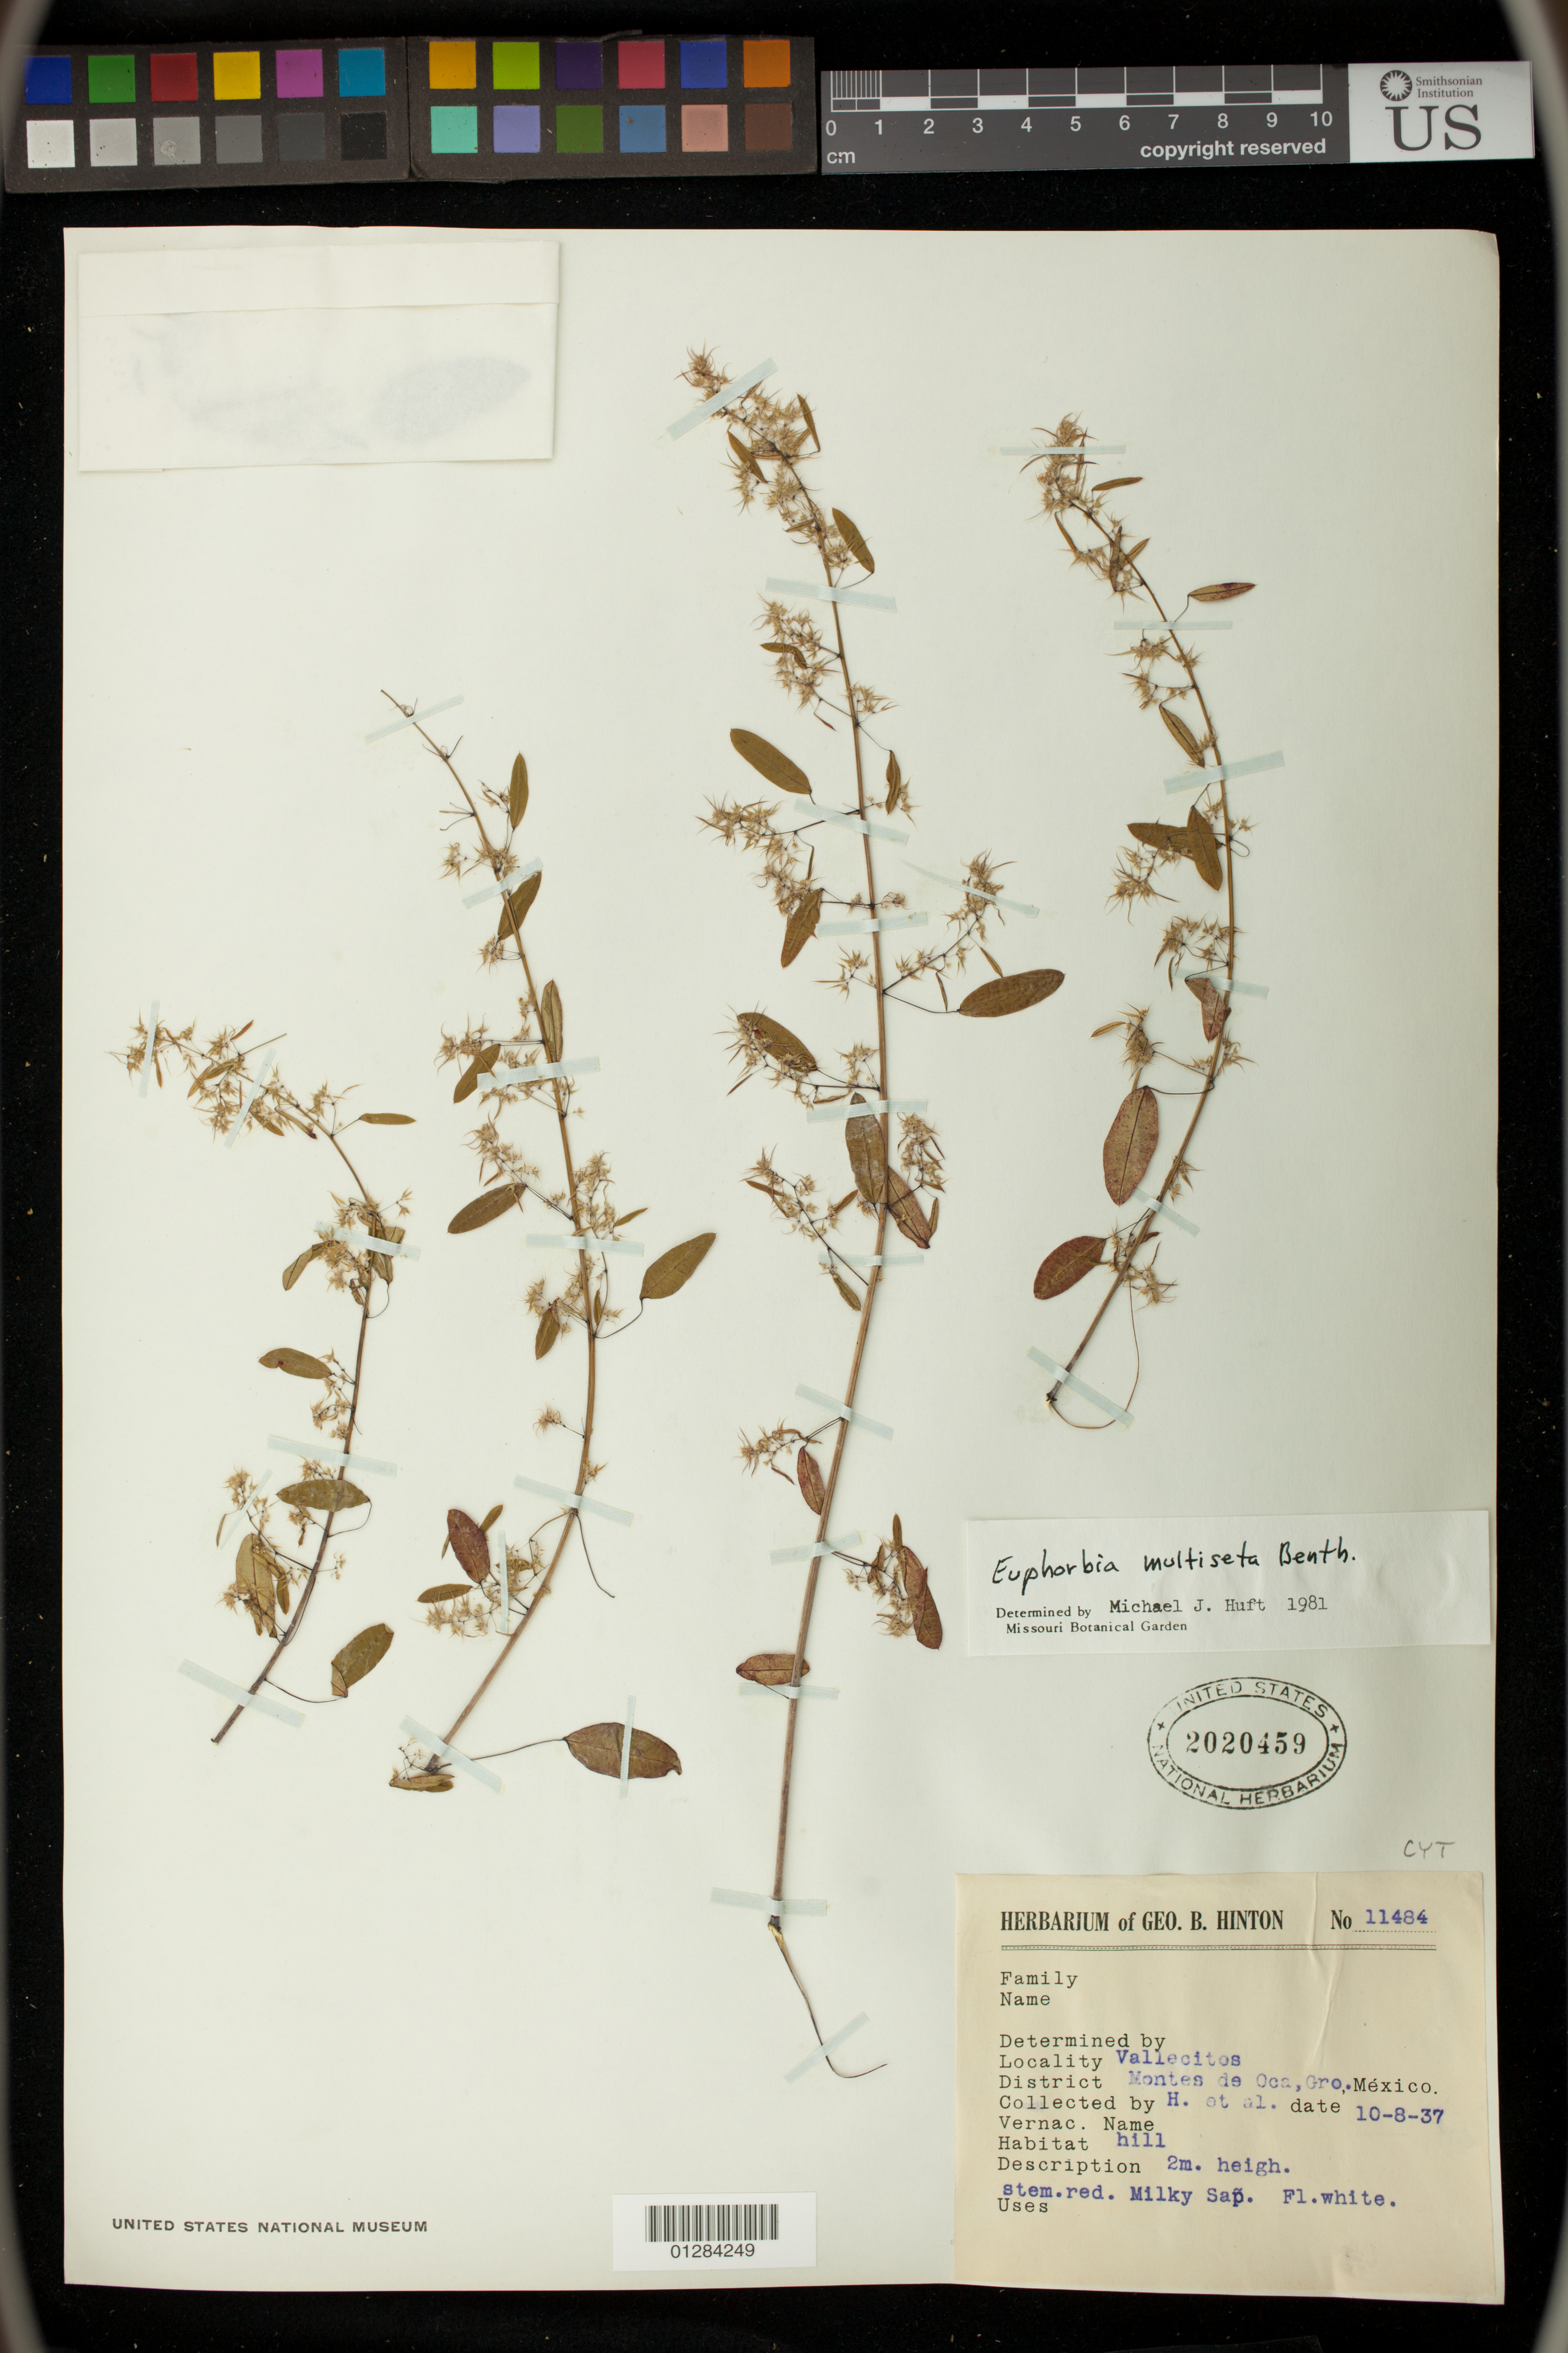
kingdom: Plantae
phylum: Tracheophyta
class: Magnoliopsida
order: Malpighiales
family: Euphorbiaceae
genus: Euphorbia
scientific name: Euphorbia multiseta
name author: Benth.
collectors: G. B. Hinton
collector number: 11484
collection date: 1937-08-10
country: Mexico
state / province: Guerrero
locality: Vallecitos, Montes de Oca, Gro.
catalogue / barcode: US 2020459